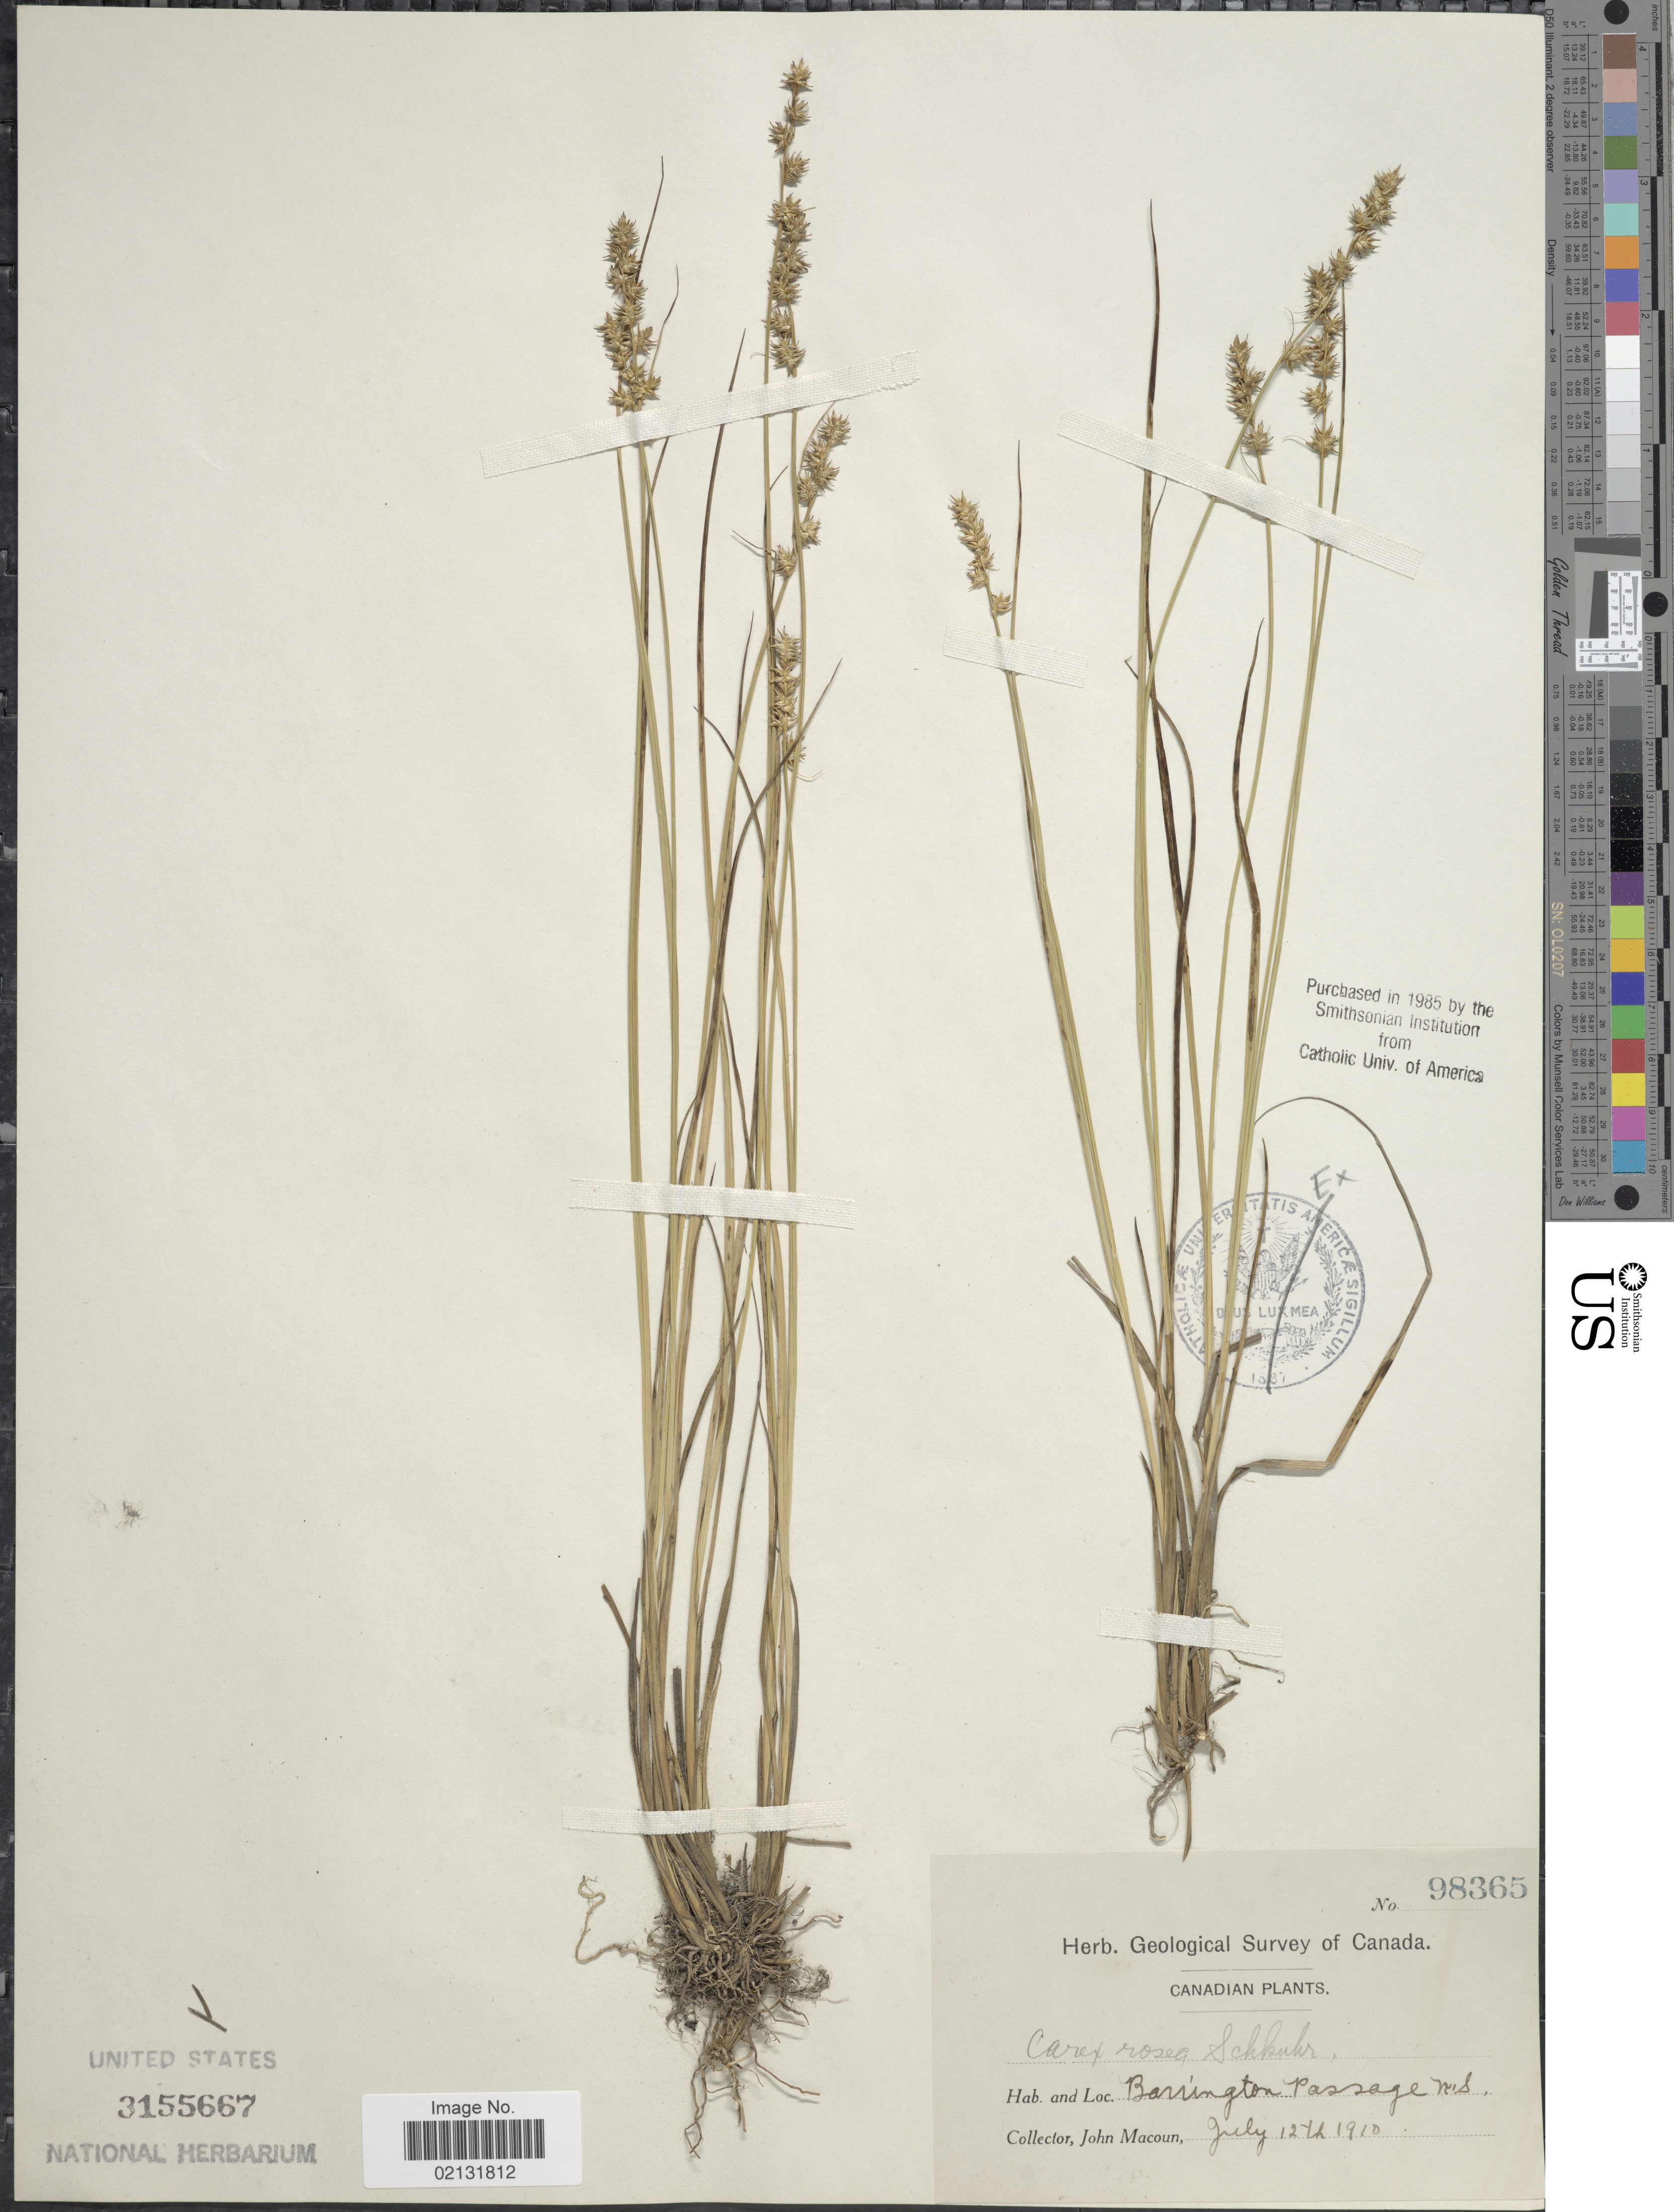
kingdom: Plantae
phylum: Tracheophyta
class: Liliopsida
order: Poales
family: Cyperaceae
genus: Carex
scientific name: Carex rosea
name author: Willd.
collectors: J. Macoun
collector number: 98365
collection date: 1910-07-12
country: Canada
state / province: Nova Scotia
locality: Barrington Passage N.S.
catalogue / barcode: US 3155667